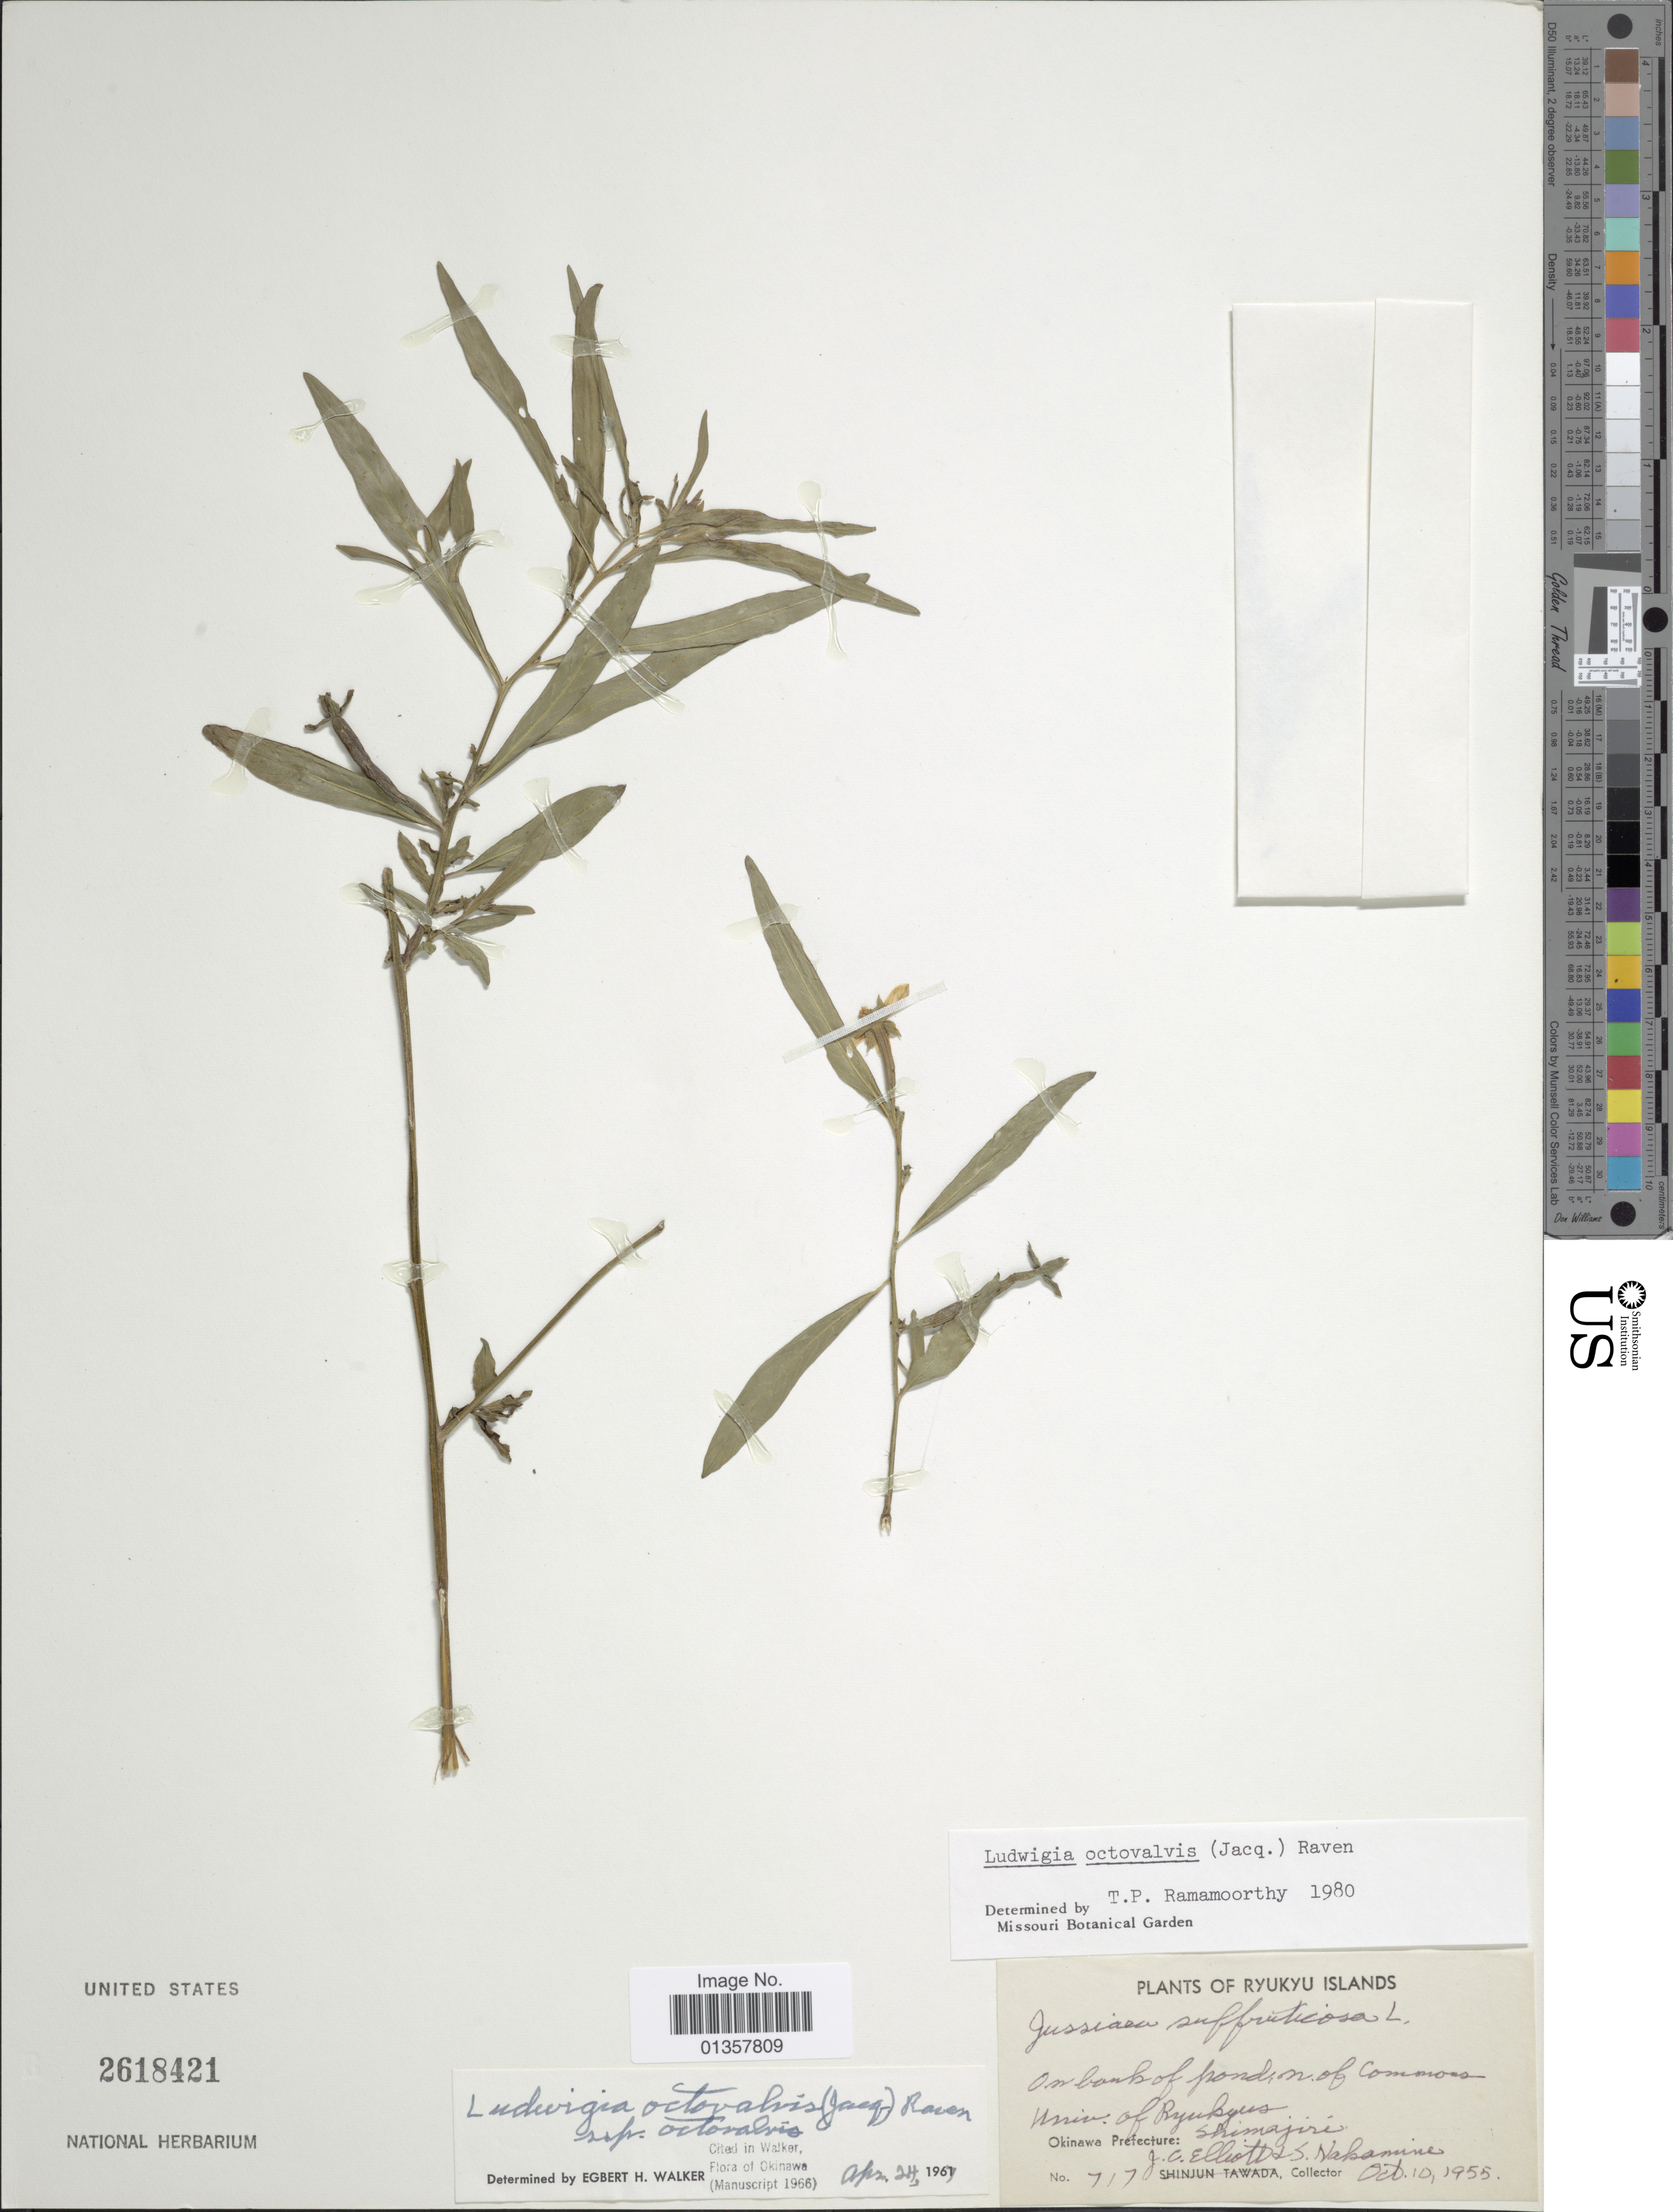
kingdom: Plantae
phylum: Tracheophyta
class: Magnoliopsida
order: Myrtales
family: Onagraceae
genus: Ludwigia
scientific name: Ludwigia octovalvis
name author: (Jacq.) P.H. Raven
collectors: J. C. Elliott & S. Nakamine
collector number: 717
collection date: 1955-10-10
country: Japan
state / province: Okinawa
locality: Ryukyu Islands, Shimajiri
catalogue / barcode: US 2618421